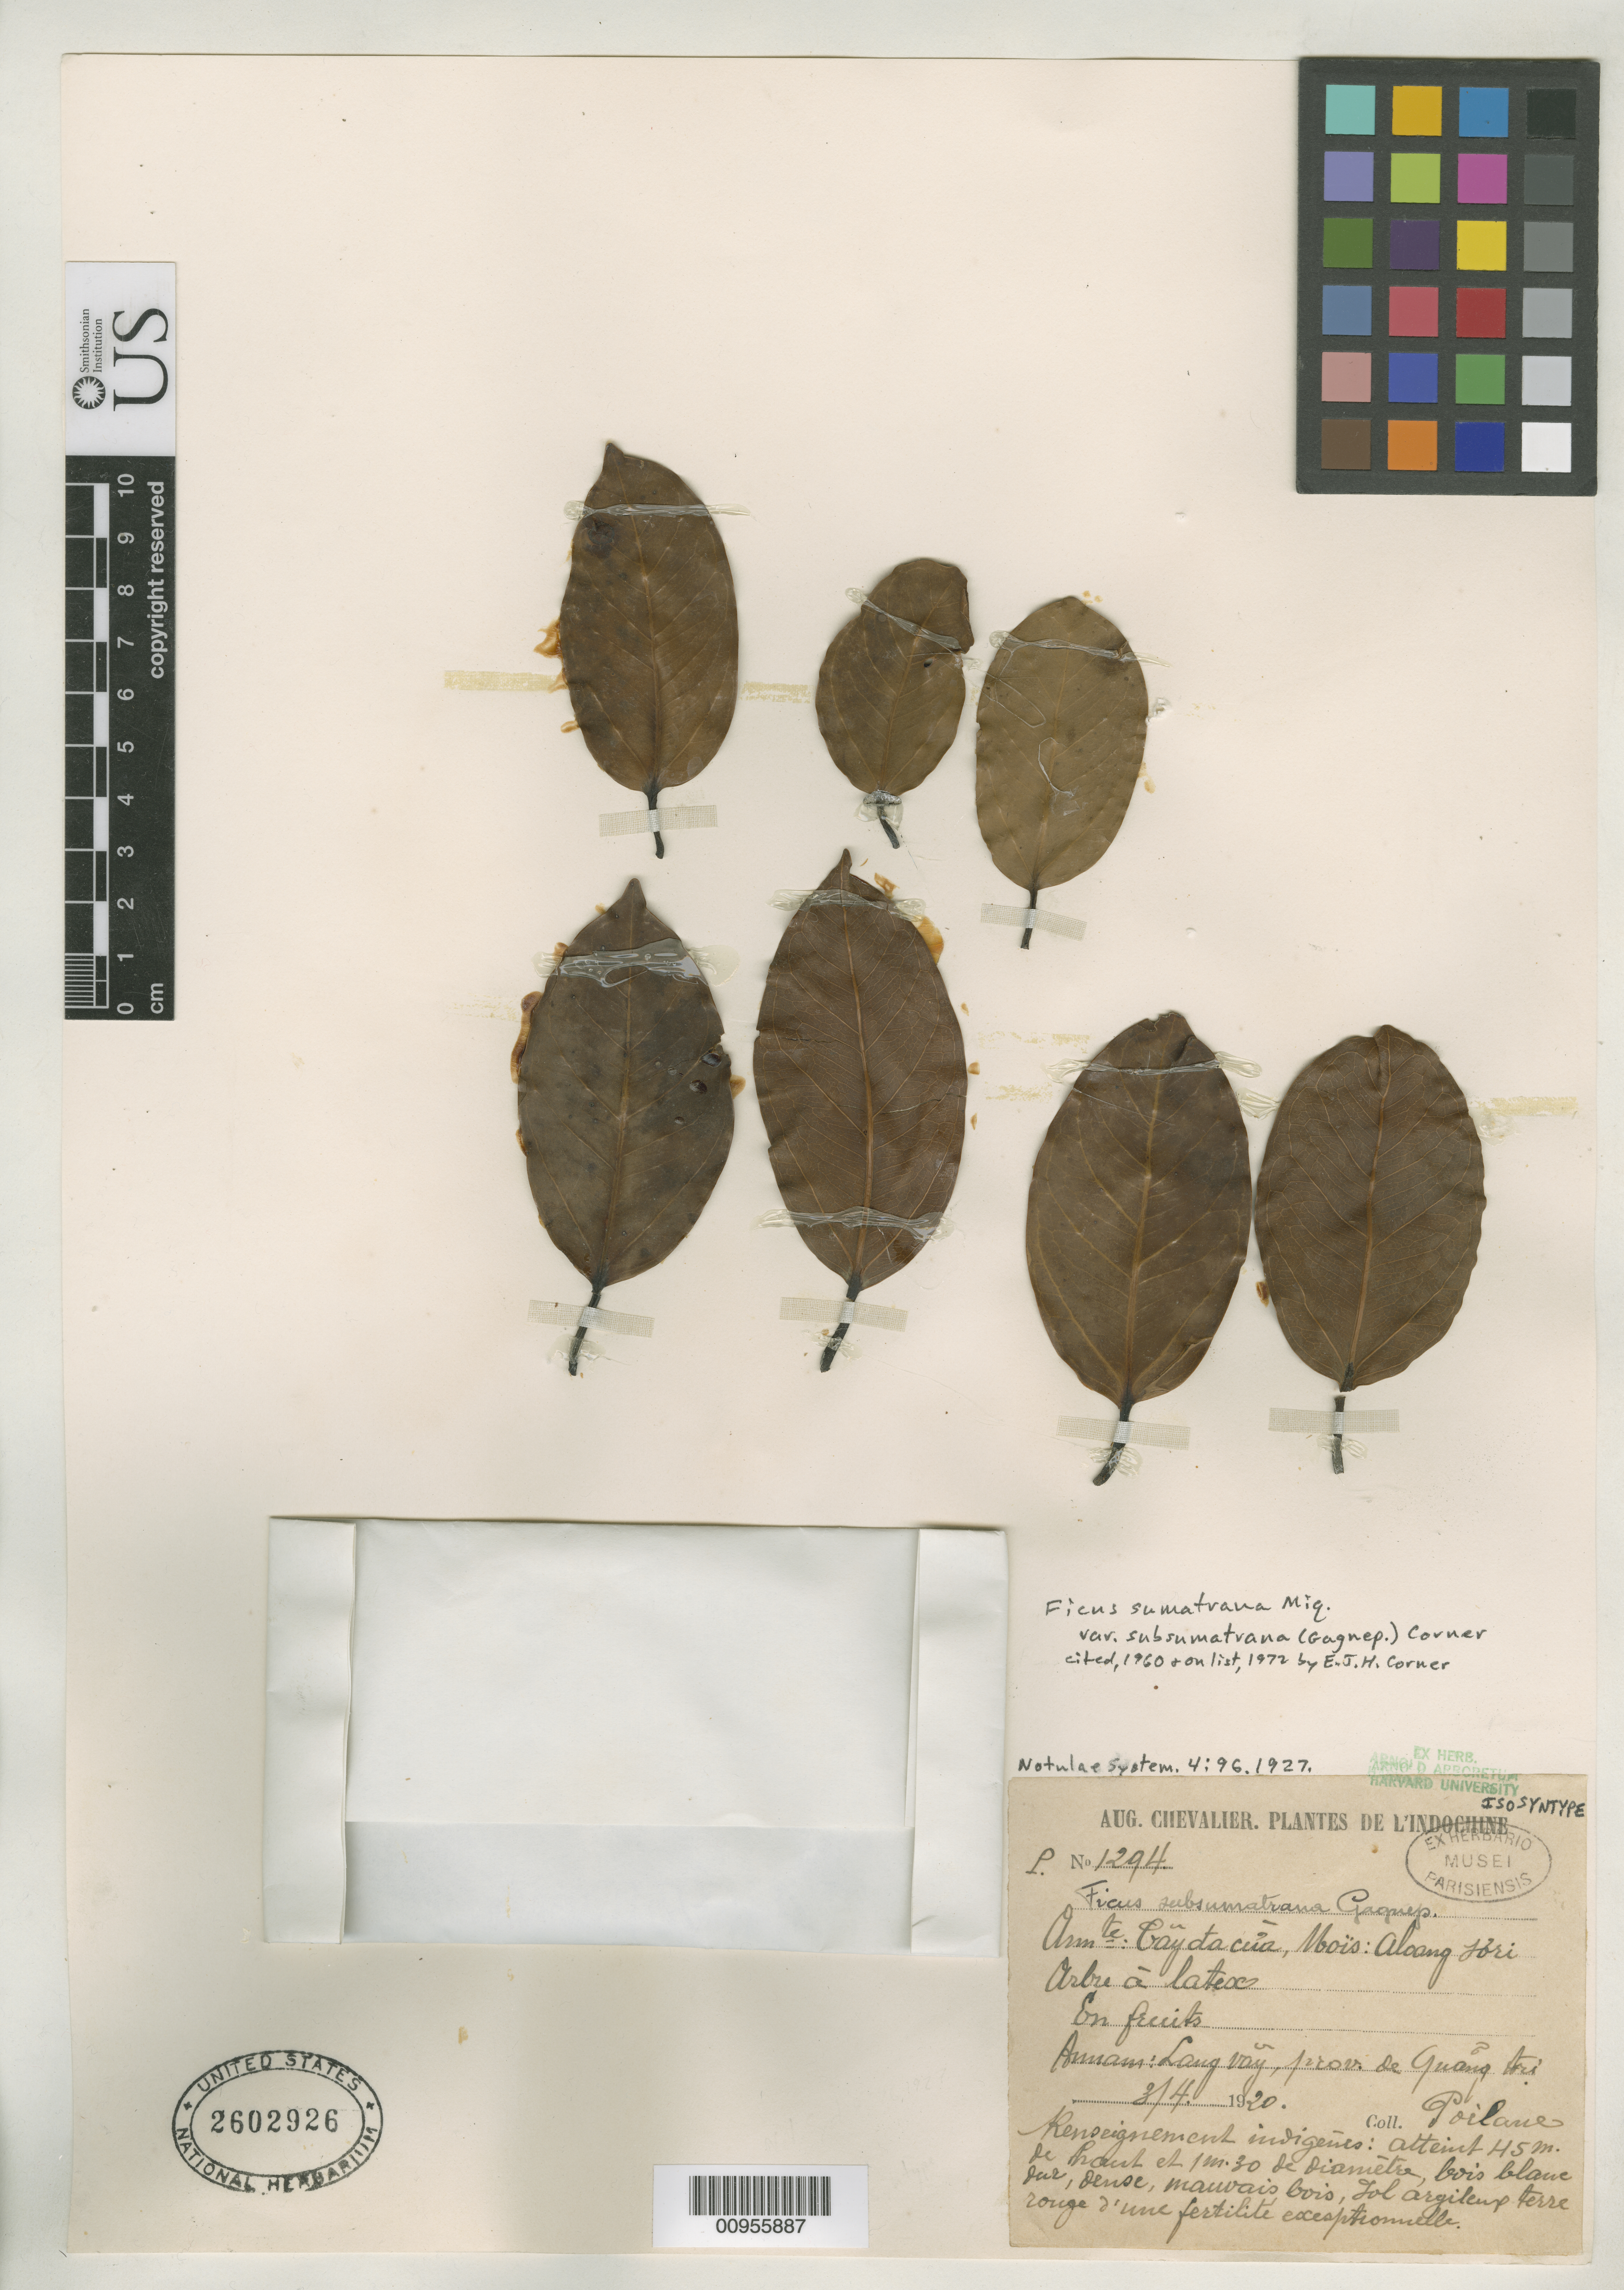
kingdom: Plantae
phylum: Tracheophyta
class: Magnoliopsida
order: Rosales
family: Moraceae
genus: Ficus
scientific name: Ficus subsumatrana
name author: Gagnep.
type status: Isosyntype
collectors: E. Poilane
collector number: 1294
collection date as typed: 1920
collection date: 1920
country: Vietnam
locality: Annam: Lang vay, prov. de Quang tri. [Protologue, Lang-khoai, prov. Quang-tri]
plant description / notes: Currently accepted name as cited by Corner (1960, 1972).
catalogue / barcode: US 2602926